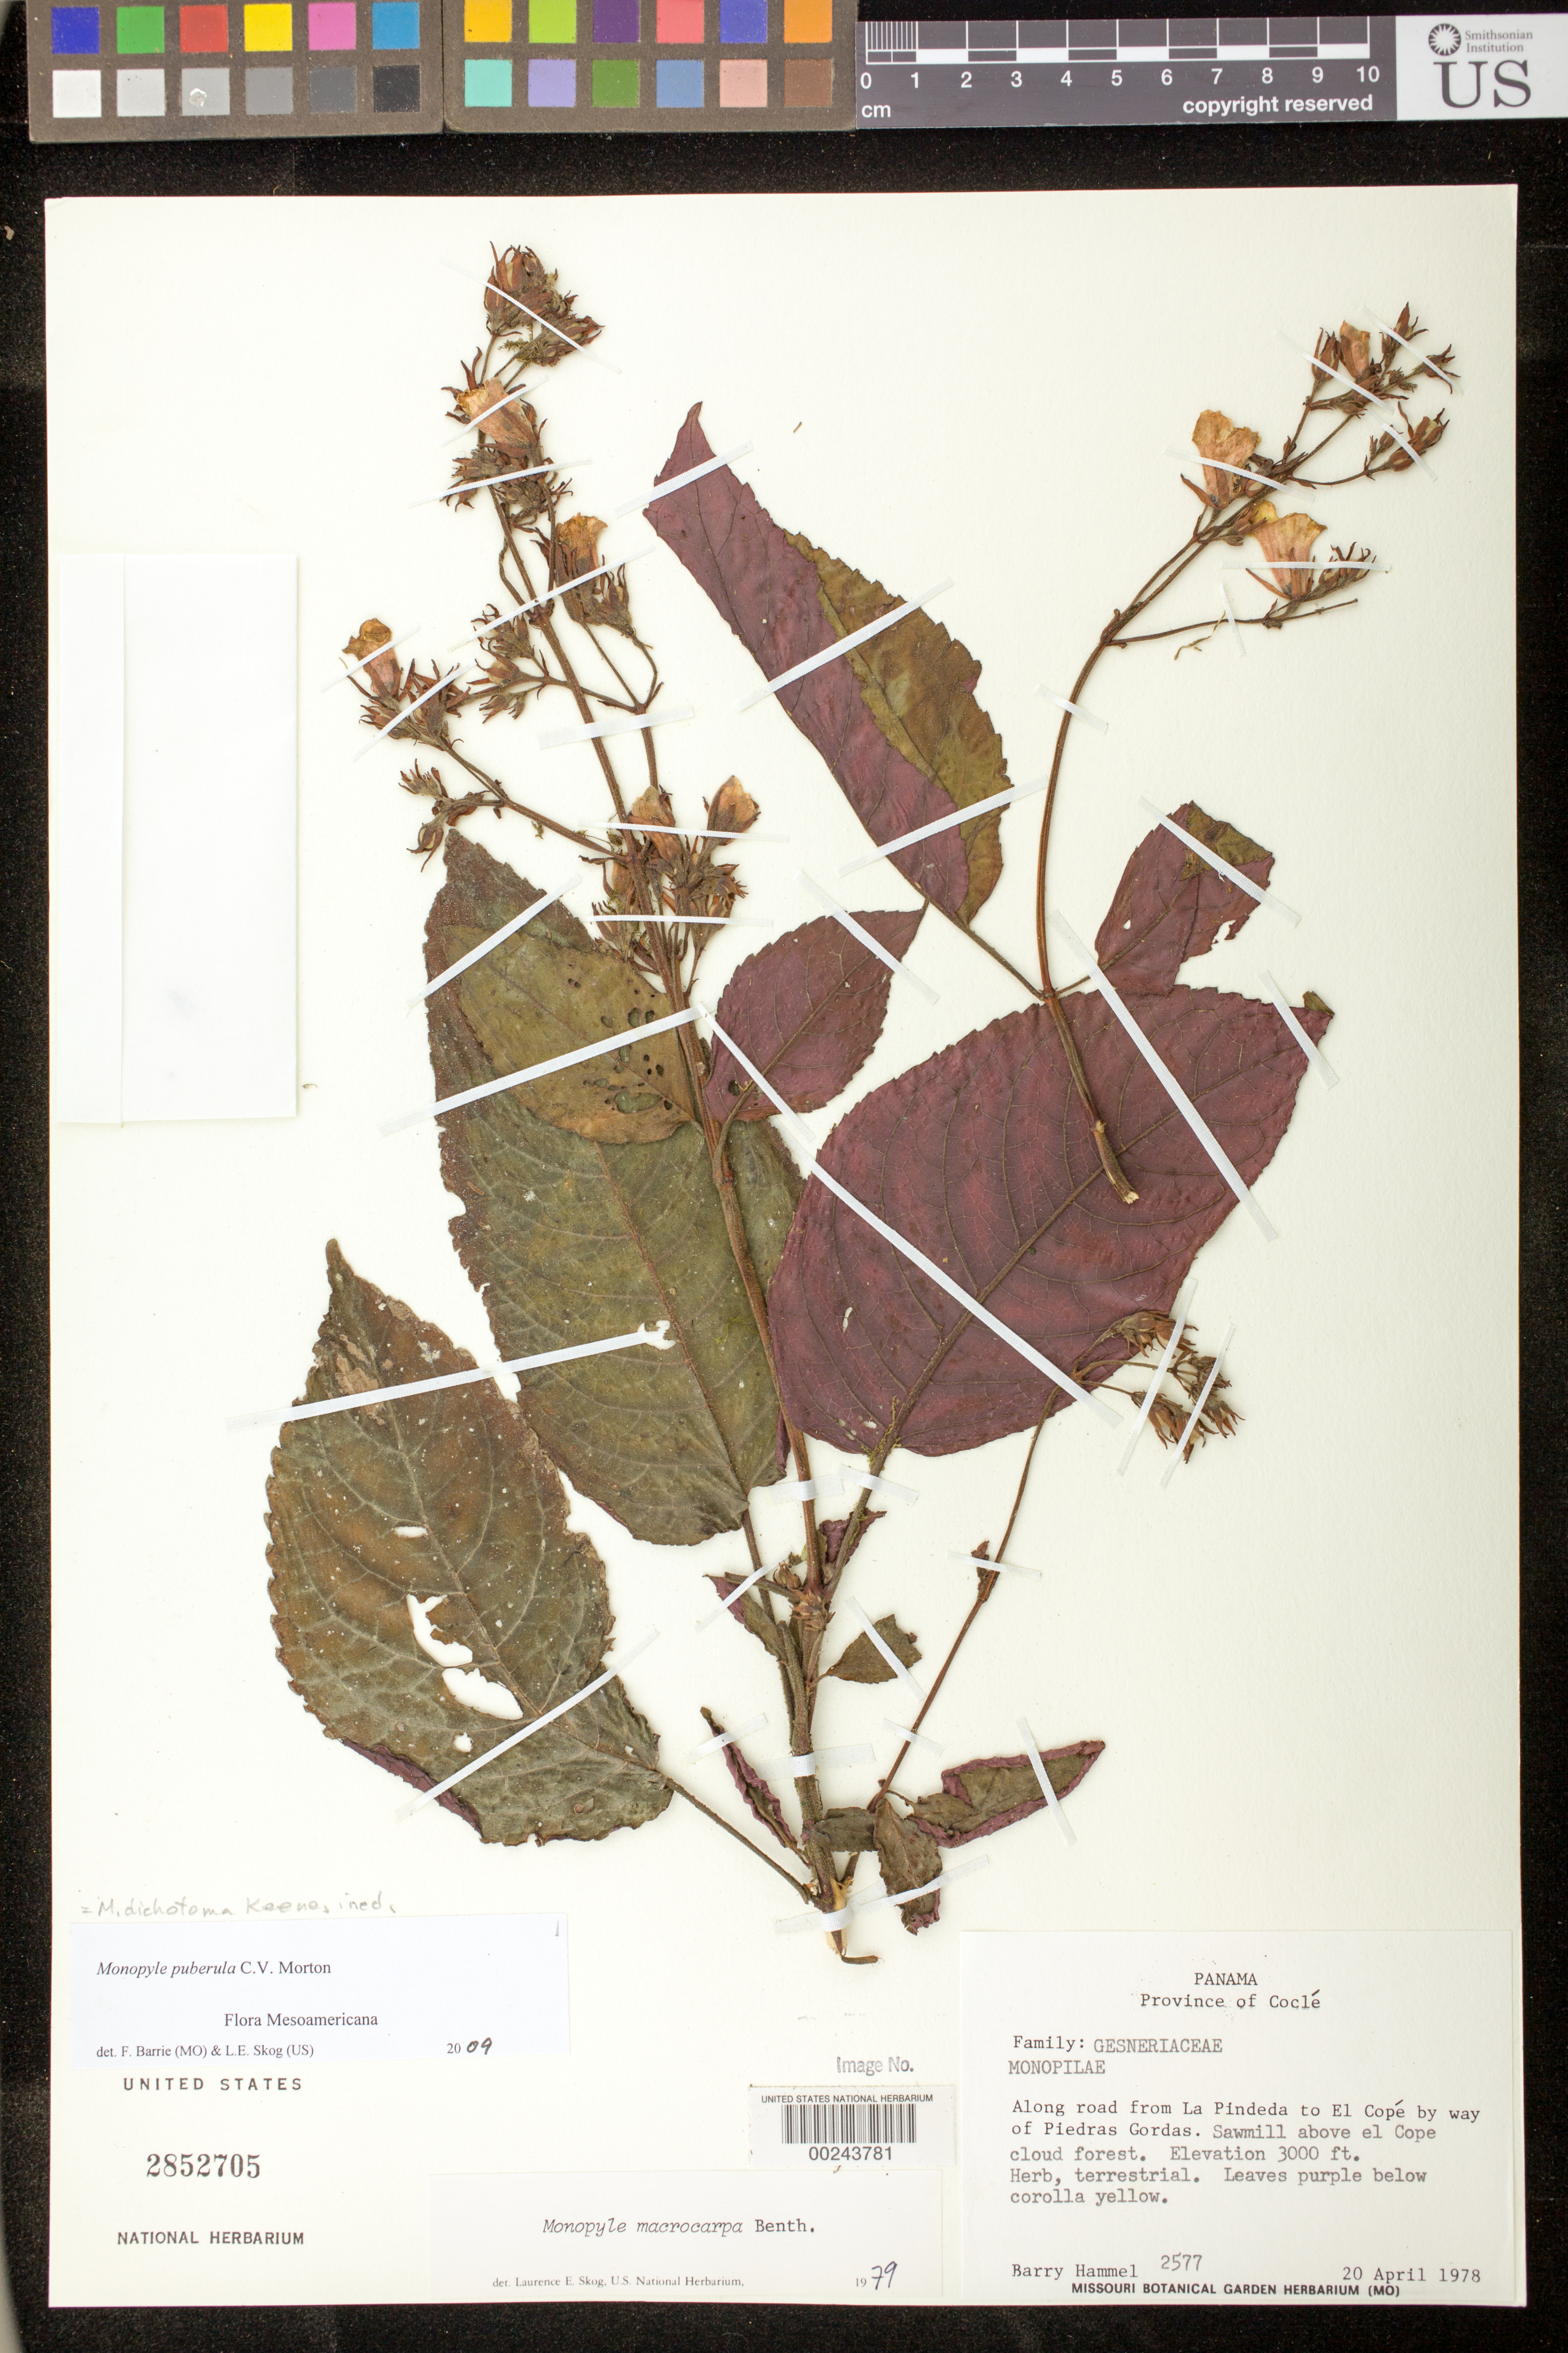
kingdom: Plantae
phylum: Tracheophyta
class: Magnoliopsida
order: Lamiales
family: Gesneriaceae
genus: Monopyle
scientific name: Monopyle puberula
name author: C.V. Morton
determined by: Barrie, F. R.; Skog, Laurence E.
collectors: B. Hammel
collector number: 2577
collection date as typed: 20 Apr 1978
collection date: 1978-04-20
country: Panama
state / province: Coclé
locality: Along road from La Pindeda to El Cope by way of Piedras Gordas, sawmill above El Cope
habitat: Cloud forest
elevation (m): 914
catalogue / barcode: US 2852705